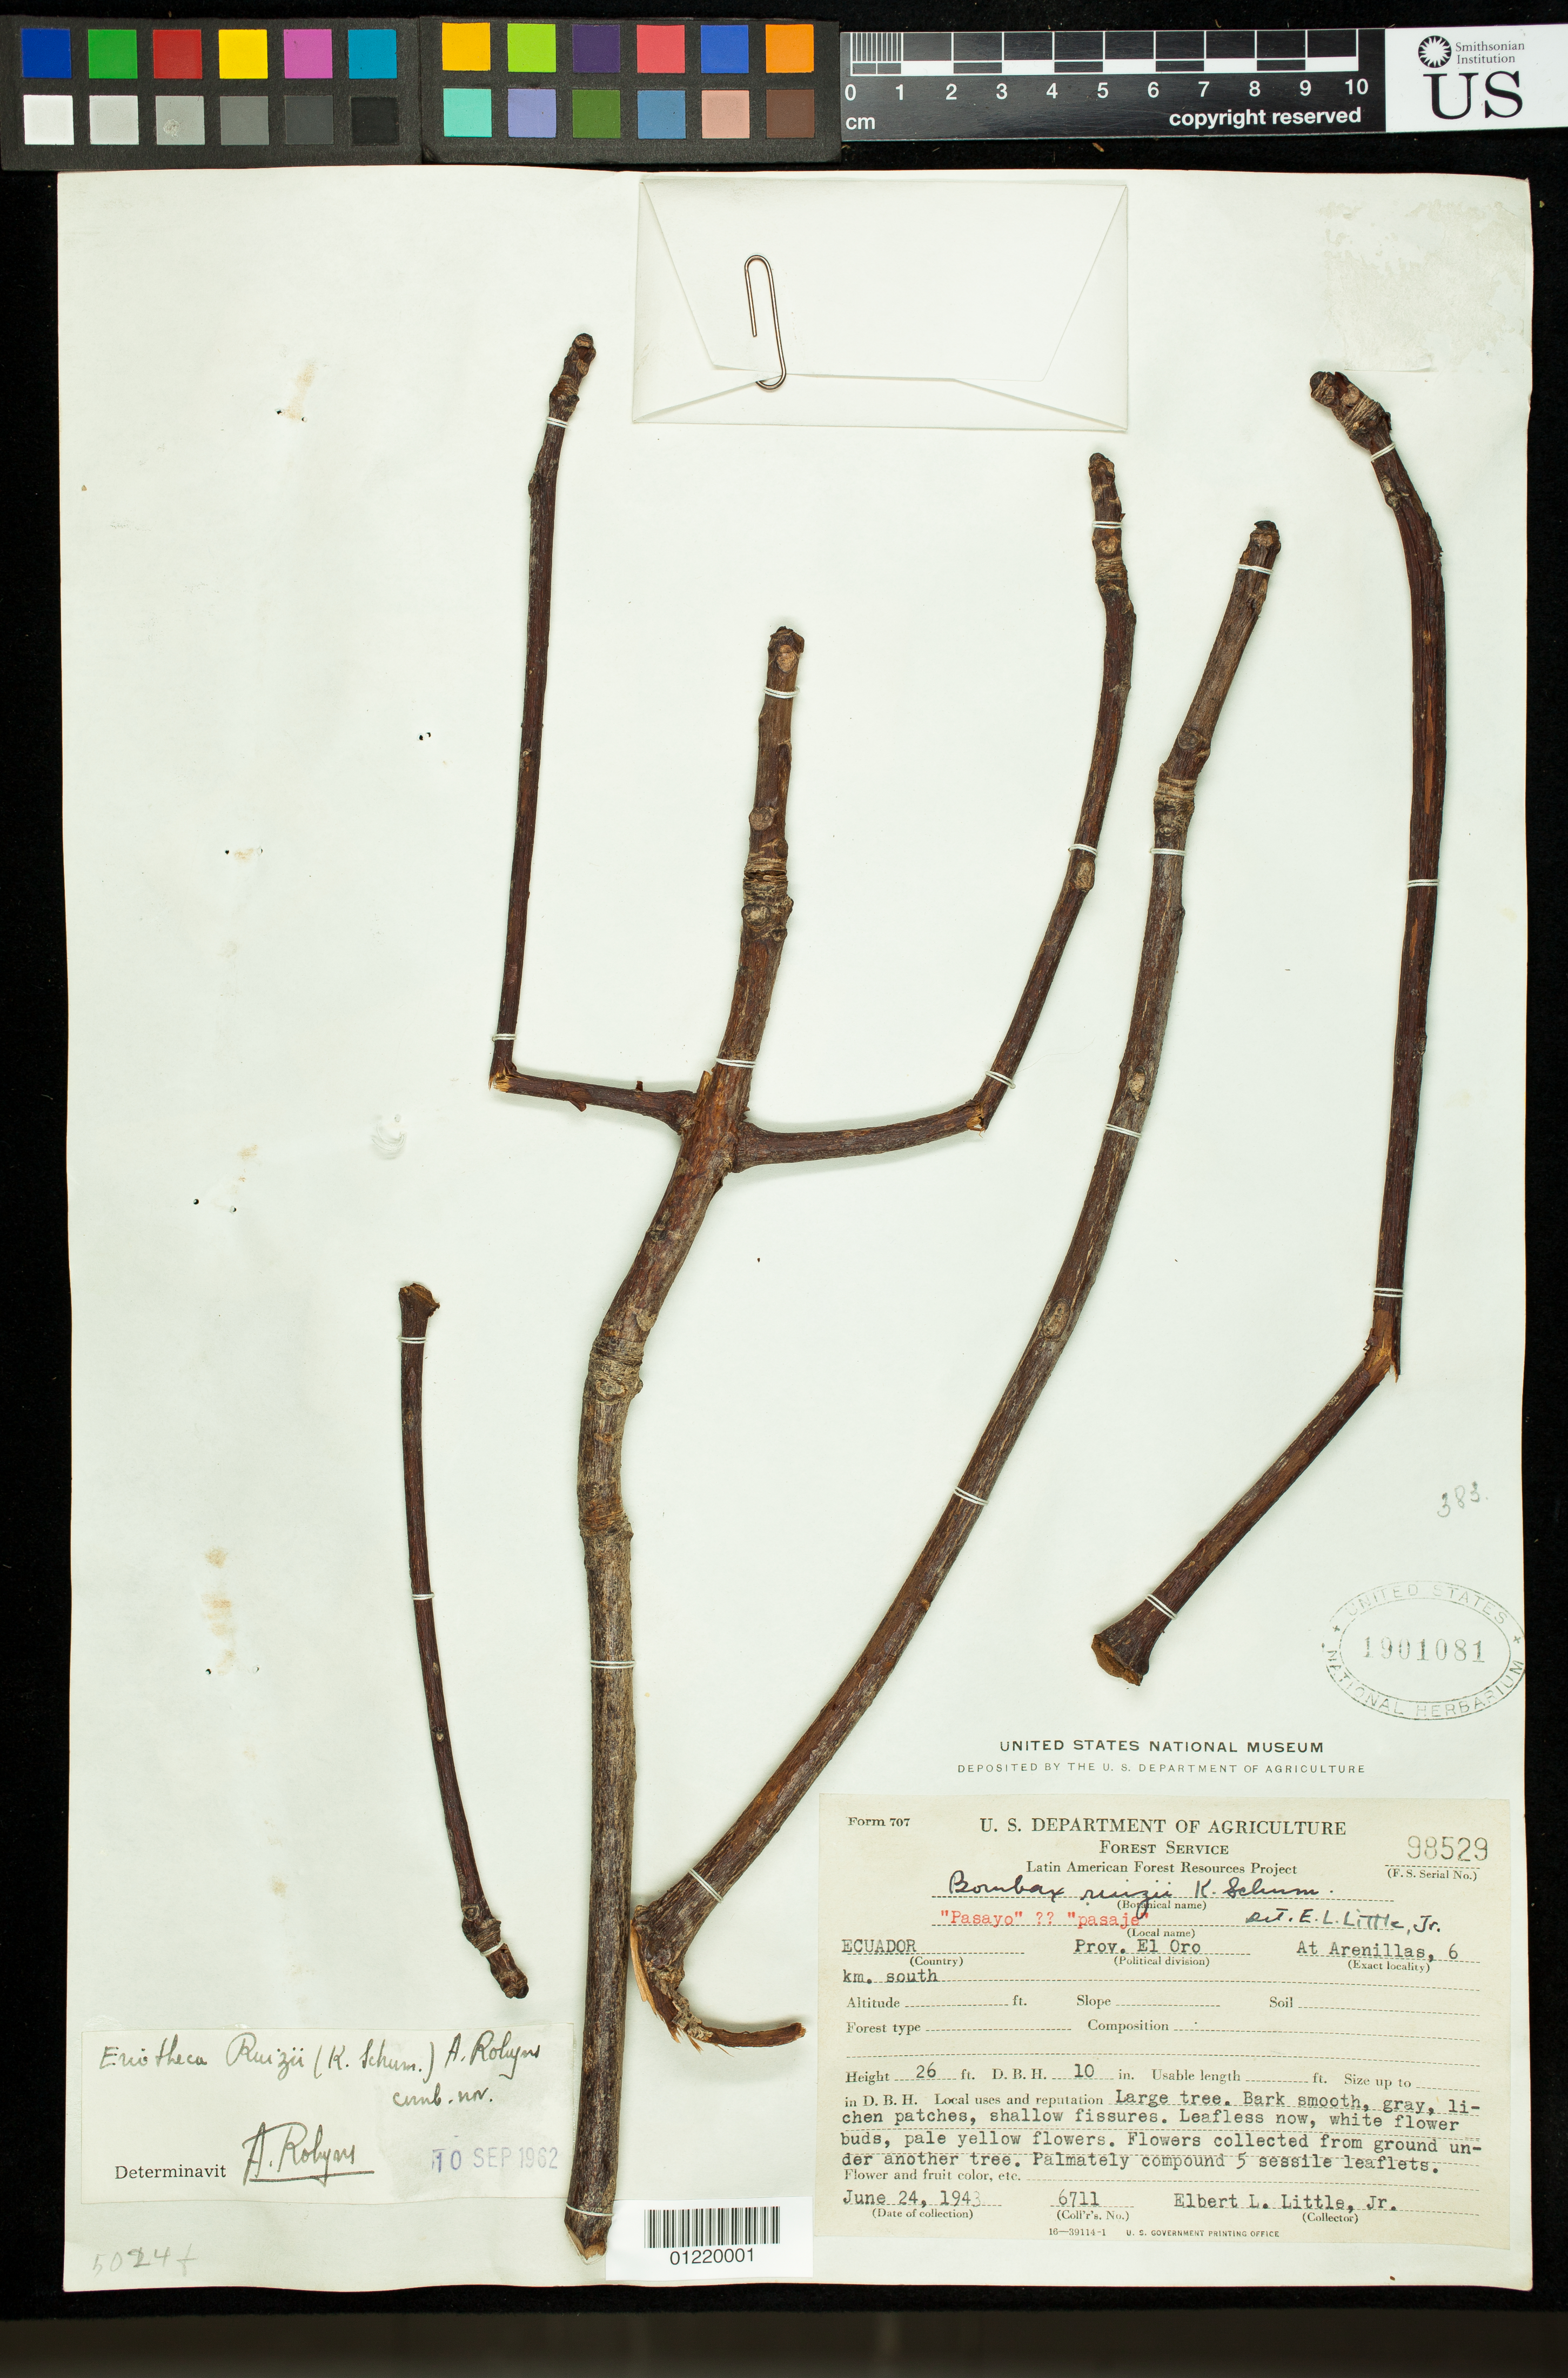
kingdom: Plantae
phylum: Tracheophyta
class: Magnoliopsida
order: Malvales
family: Malvaceae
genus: Pachira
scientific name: Pachira ruizii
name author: (K. Schum.) V.N. Yoshik. & M.C. Duarte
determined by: Dorr, Laurence J., Curator (BOT), Smithsonian Institution - National Museum of Natural History (UNITED STATES)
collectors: E. L. Little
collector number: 6711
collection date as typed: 6/24/1943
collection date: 1943-06-24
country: Ecuador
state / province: El Oro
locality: Prov. El Oro, at Arenillas, 6 km. south.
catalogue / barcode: US 1901081